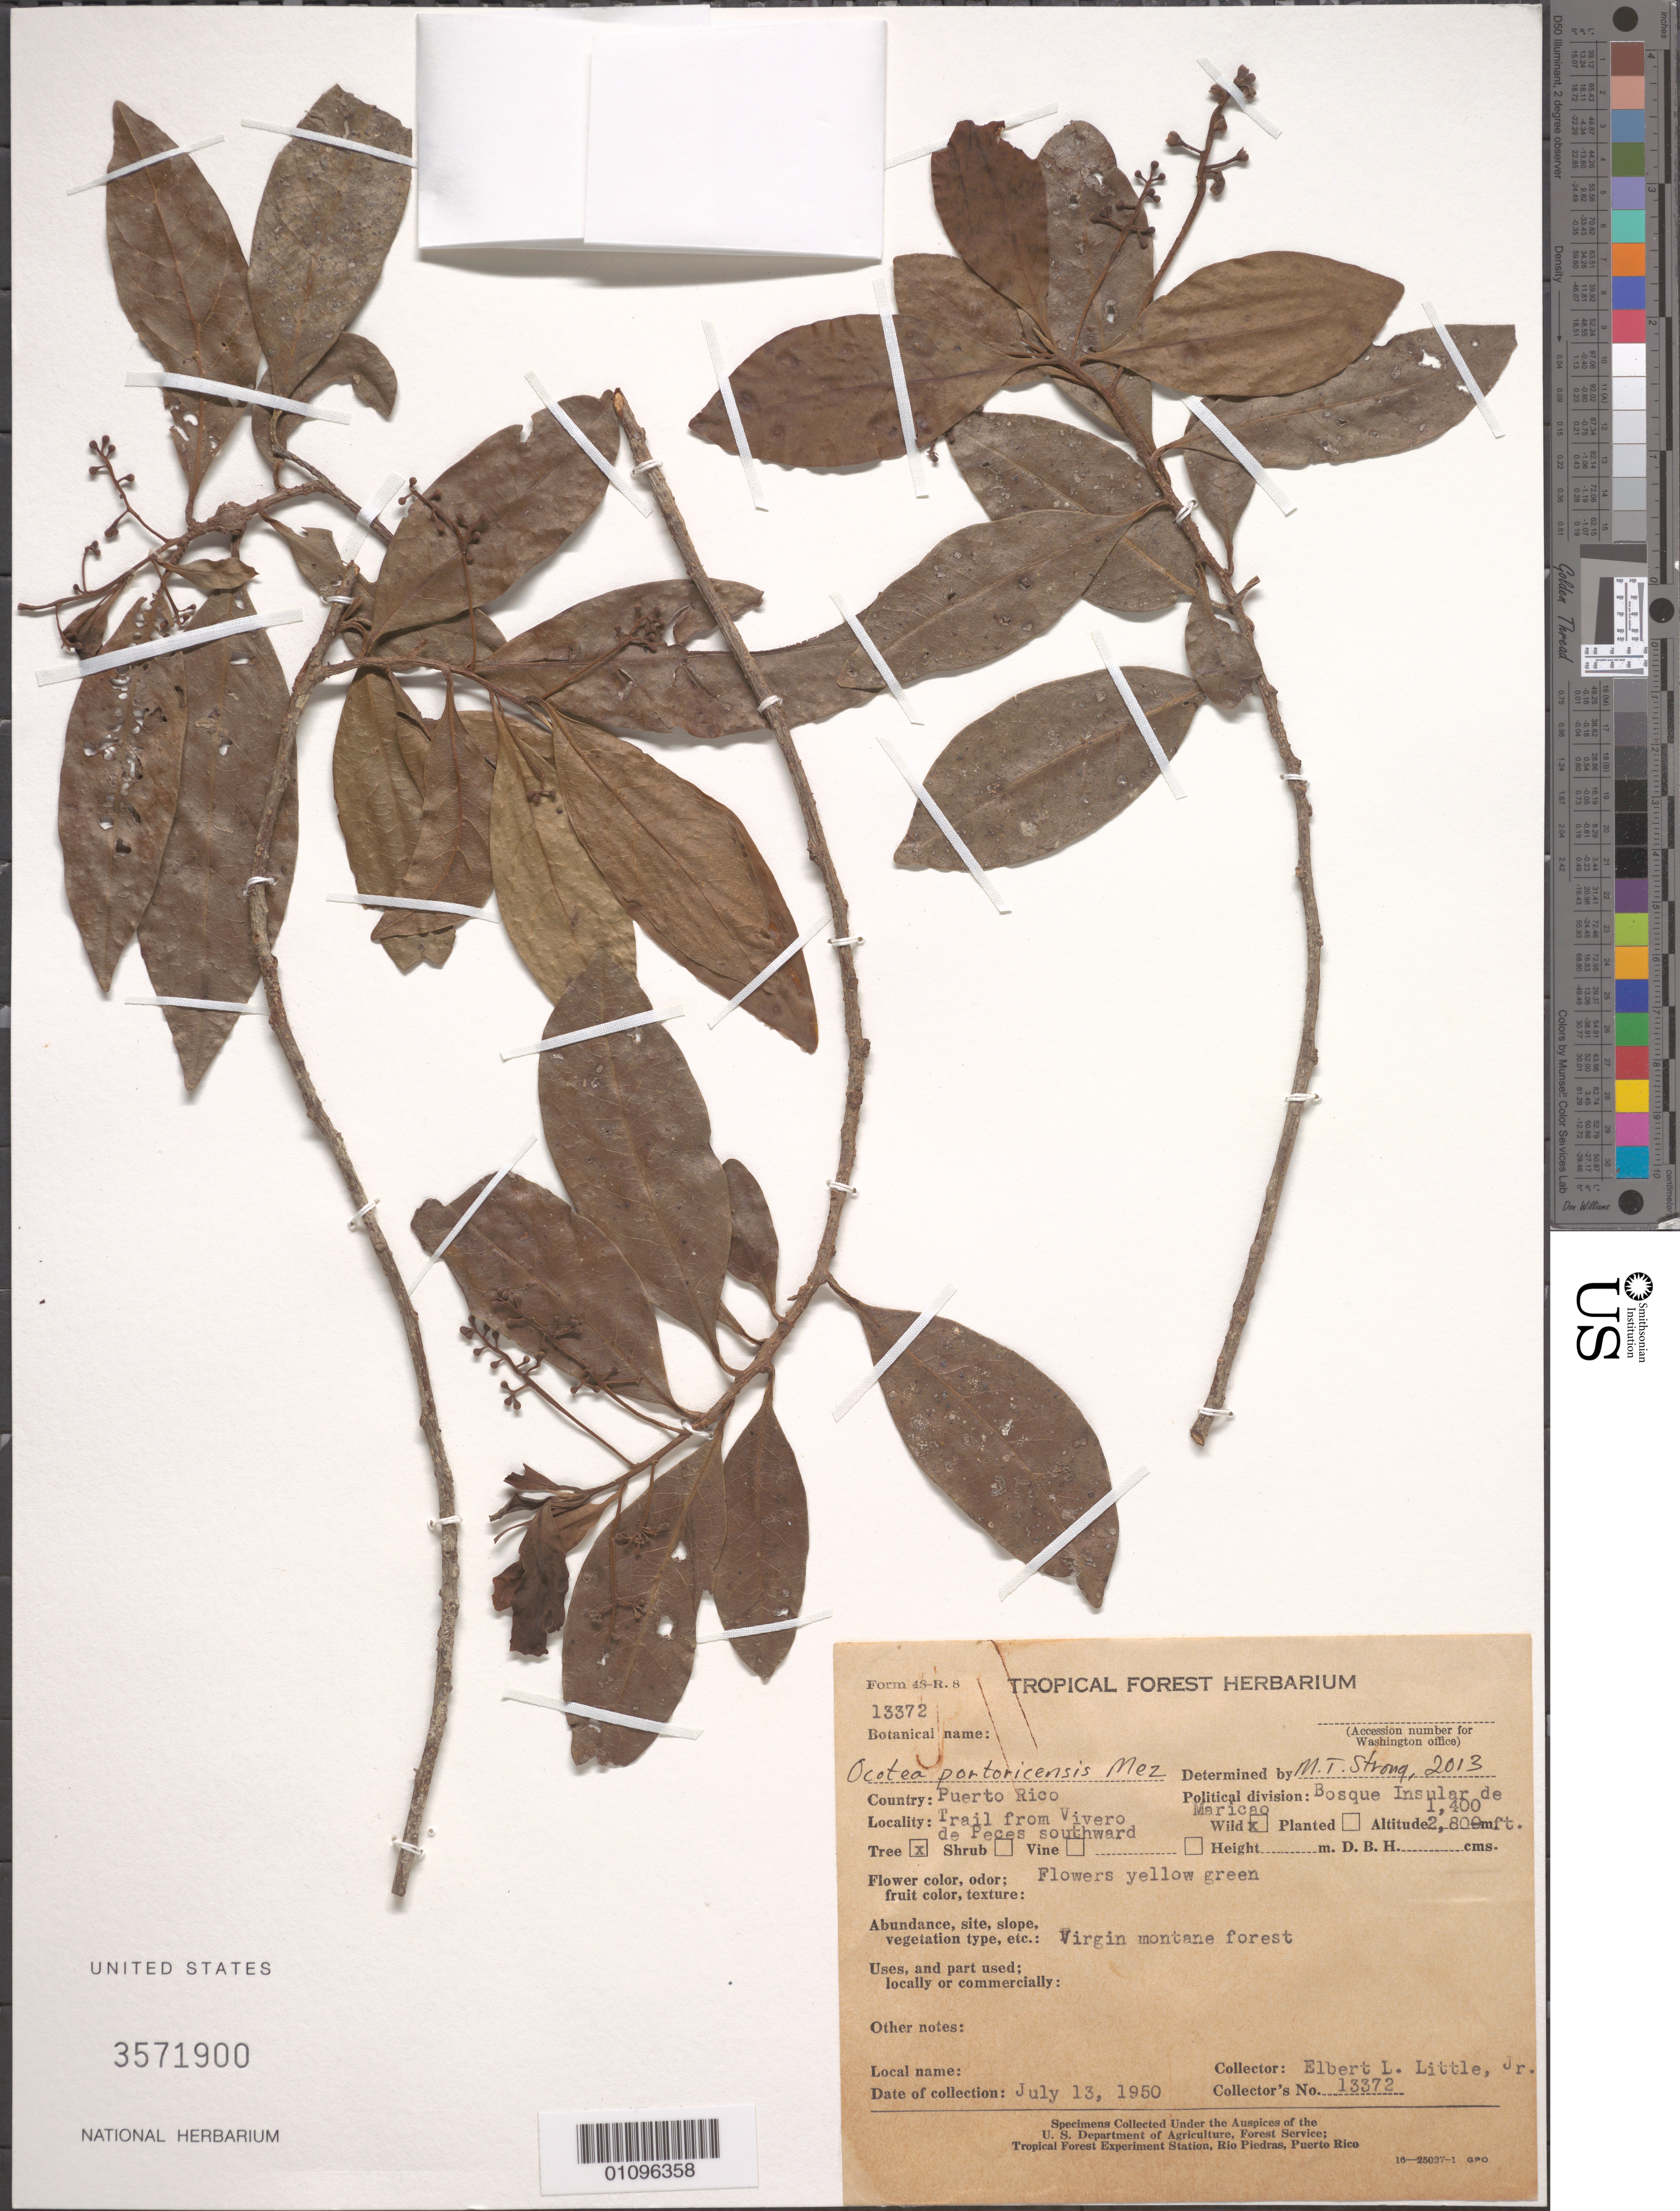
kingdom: Plantae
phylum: Tracheophyta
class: Magnoliopsida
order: Laurales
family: Lauraceae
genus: Ocotea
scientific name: Ocotea portoricensis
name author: Mez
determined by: Strong, M. T., (US), Smithsonian Institution - National Museum of Natural History (UNITED STATES)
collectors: E. L. Little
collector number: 13372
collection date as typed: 13 Jul 1950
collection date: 1950-07-13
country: Puerto Rico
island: Puerto Rico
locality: Bosque Insular de Maricao, trail from Vivero de Peces southward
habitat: Virgin montane forest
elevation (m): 427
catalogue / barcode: US 3571900